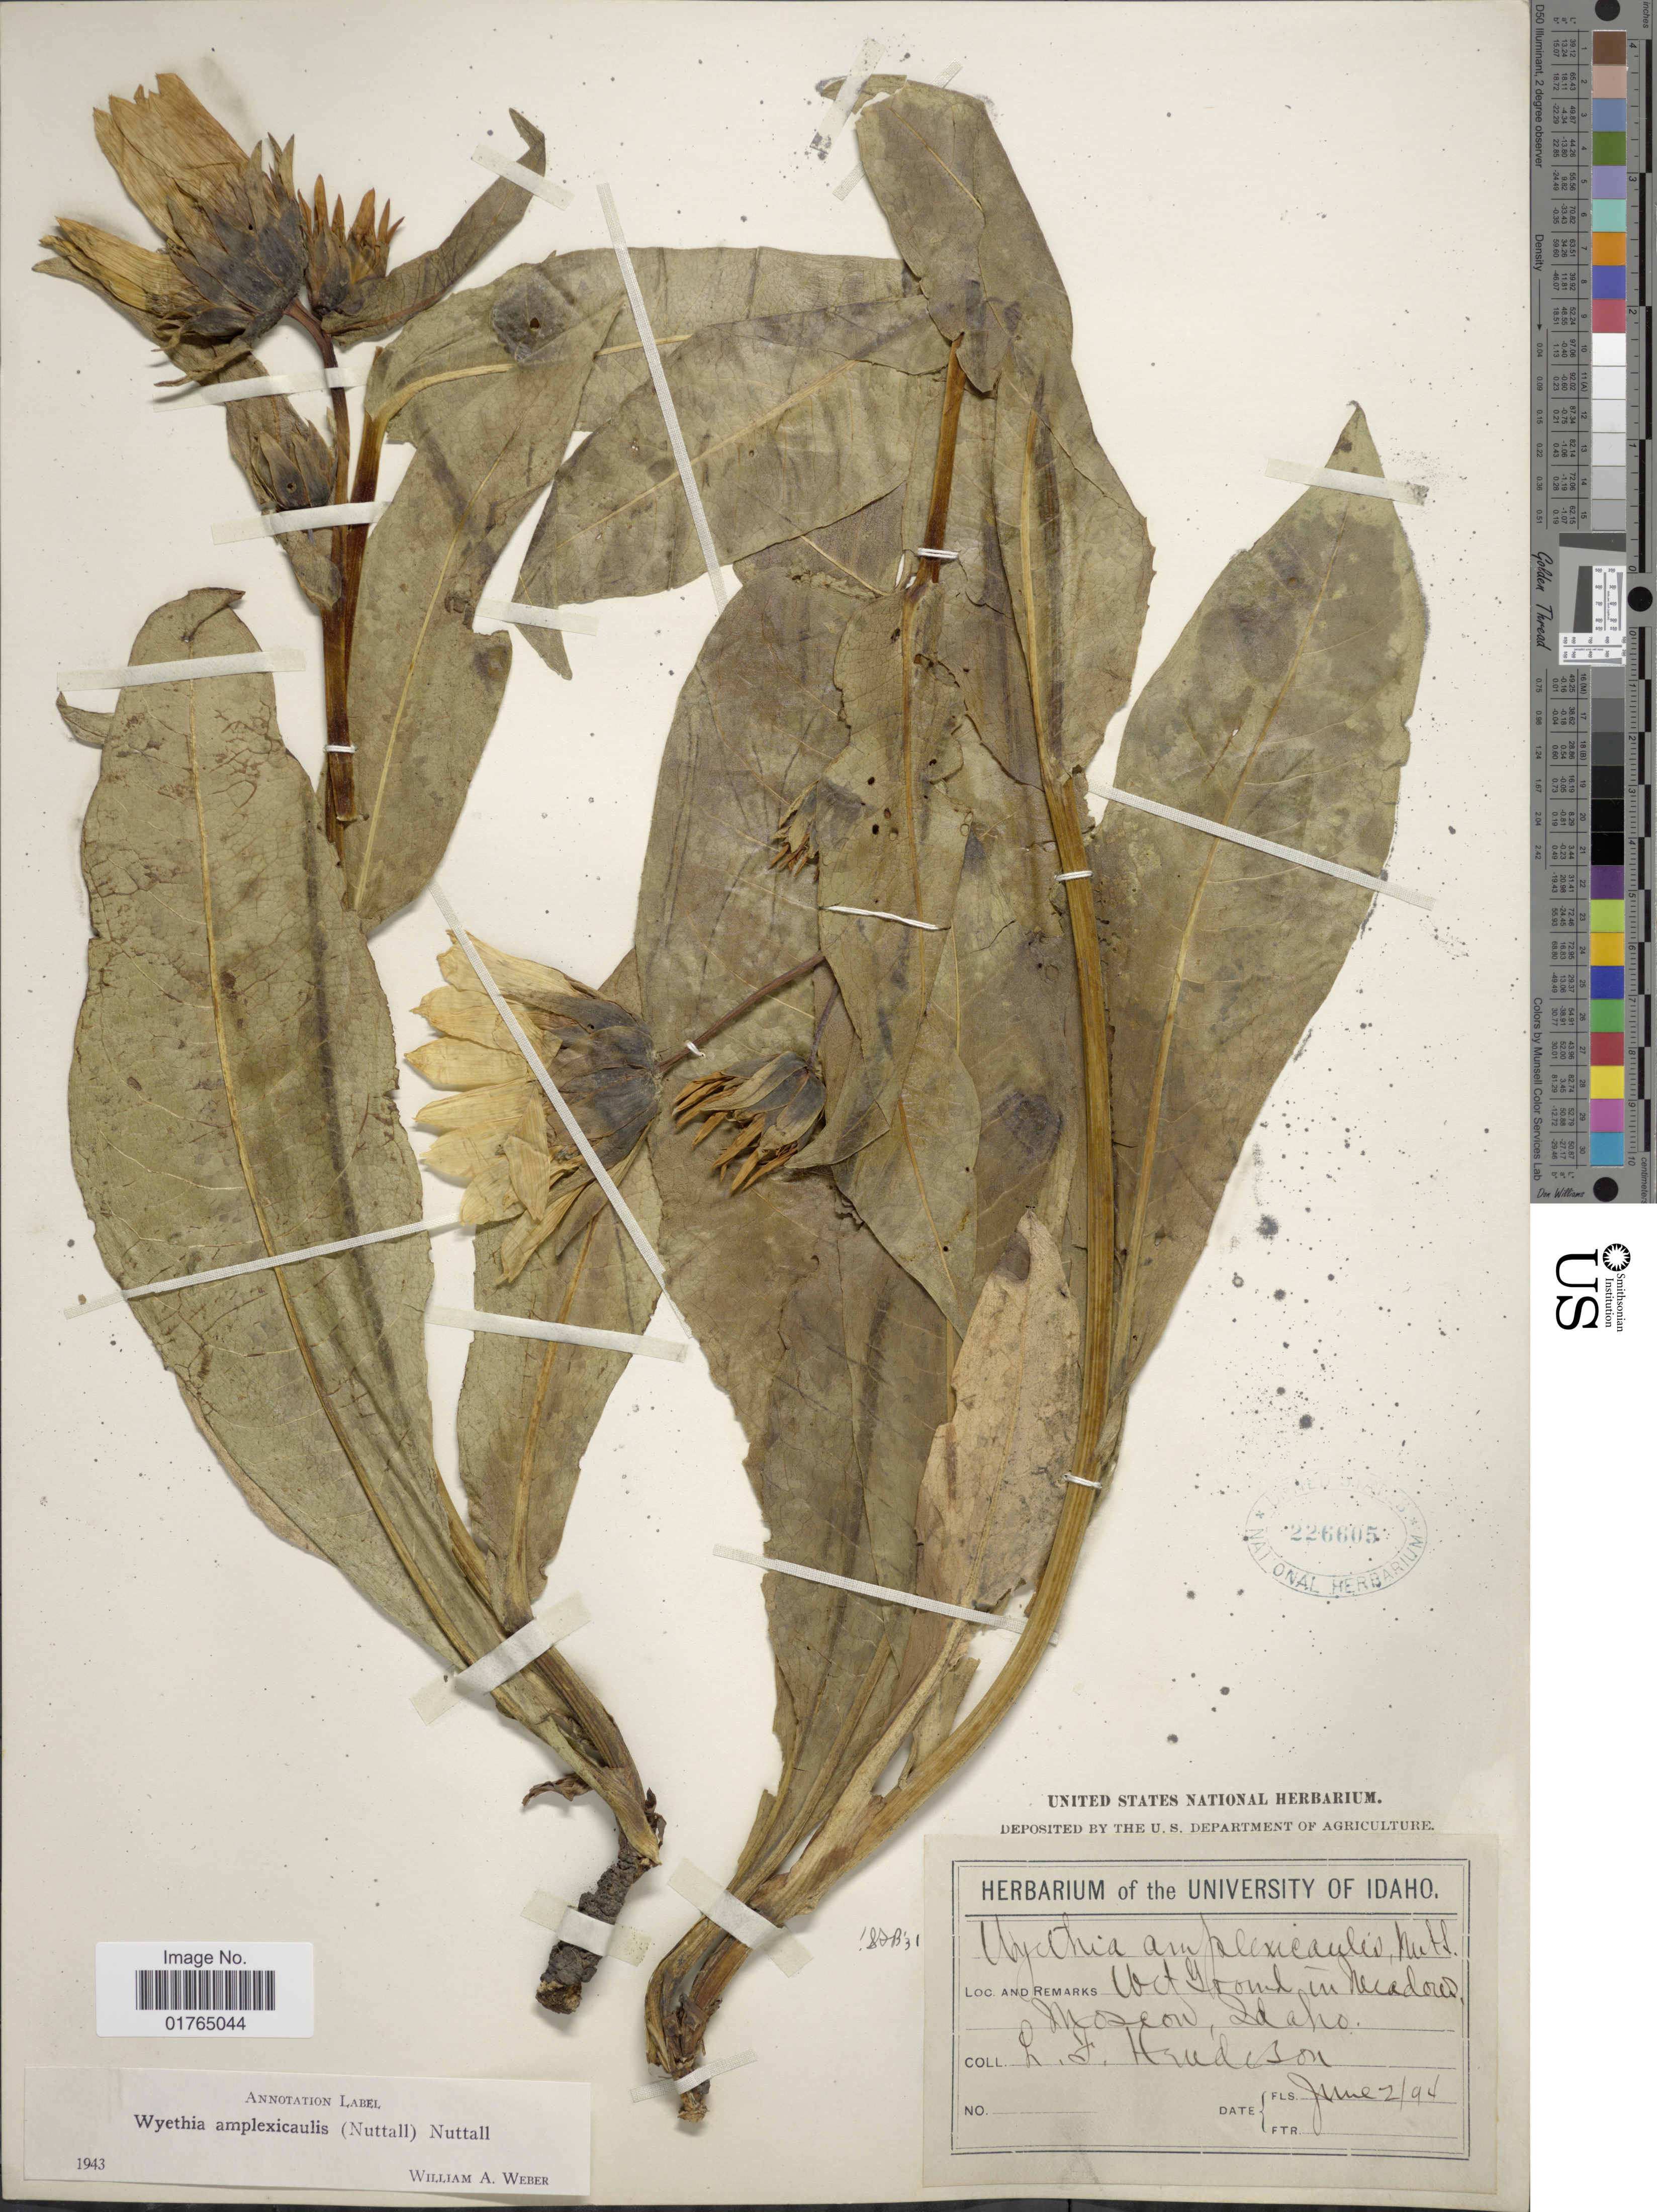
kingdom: Plantae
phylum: Tracheophyta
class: Magnoliopsida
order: Asterales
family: Asteraceae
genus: Wyethia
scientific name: Wyethia amplexicaulis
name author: Nutt.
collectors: L. Henderson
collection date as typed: Transcribed d/m/y: 2/6/94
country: United States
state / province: Idaho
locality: Moscow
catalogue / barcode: US 226605